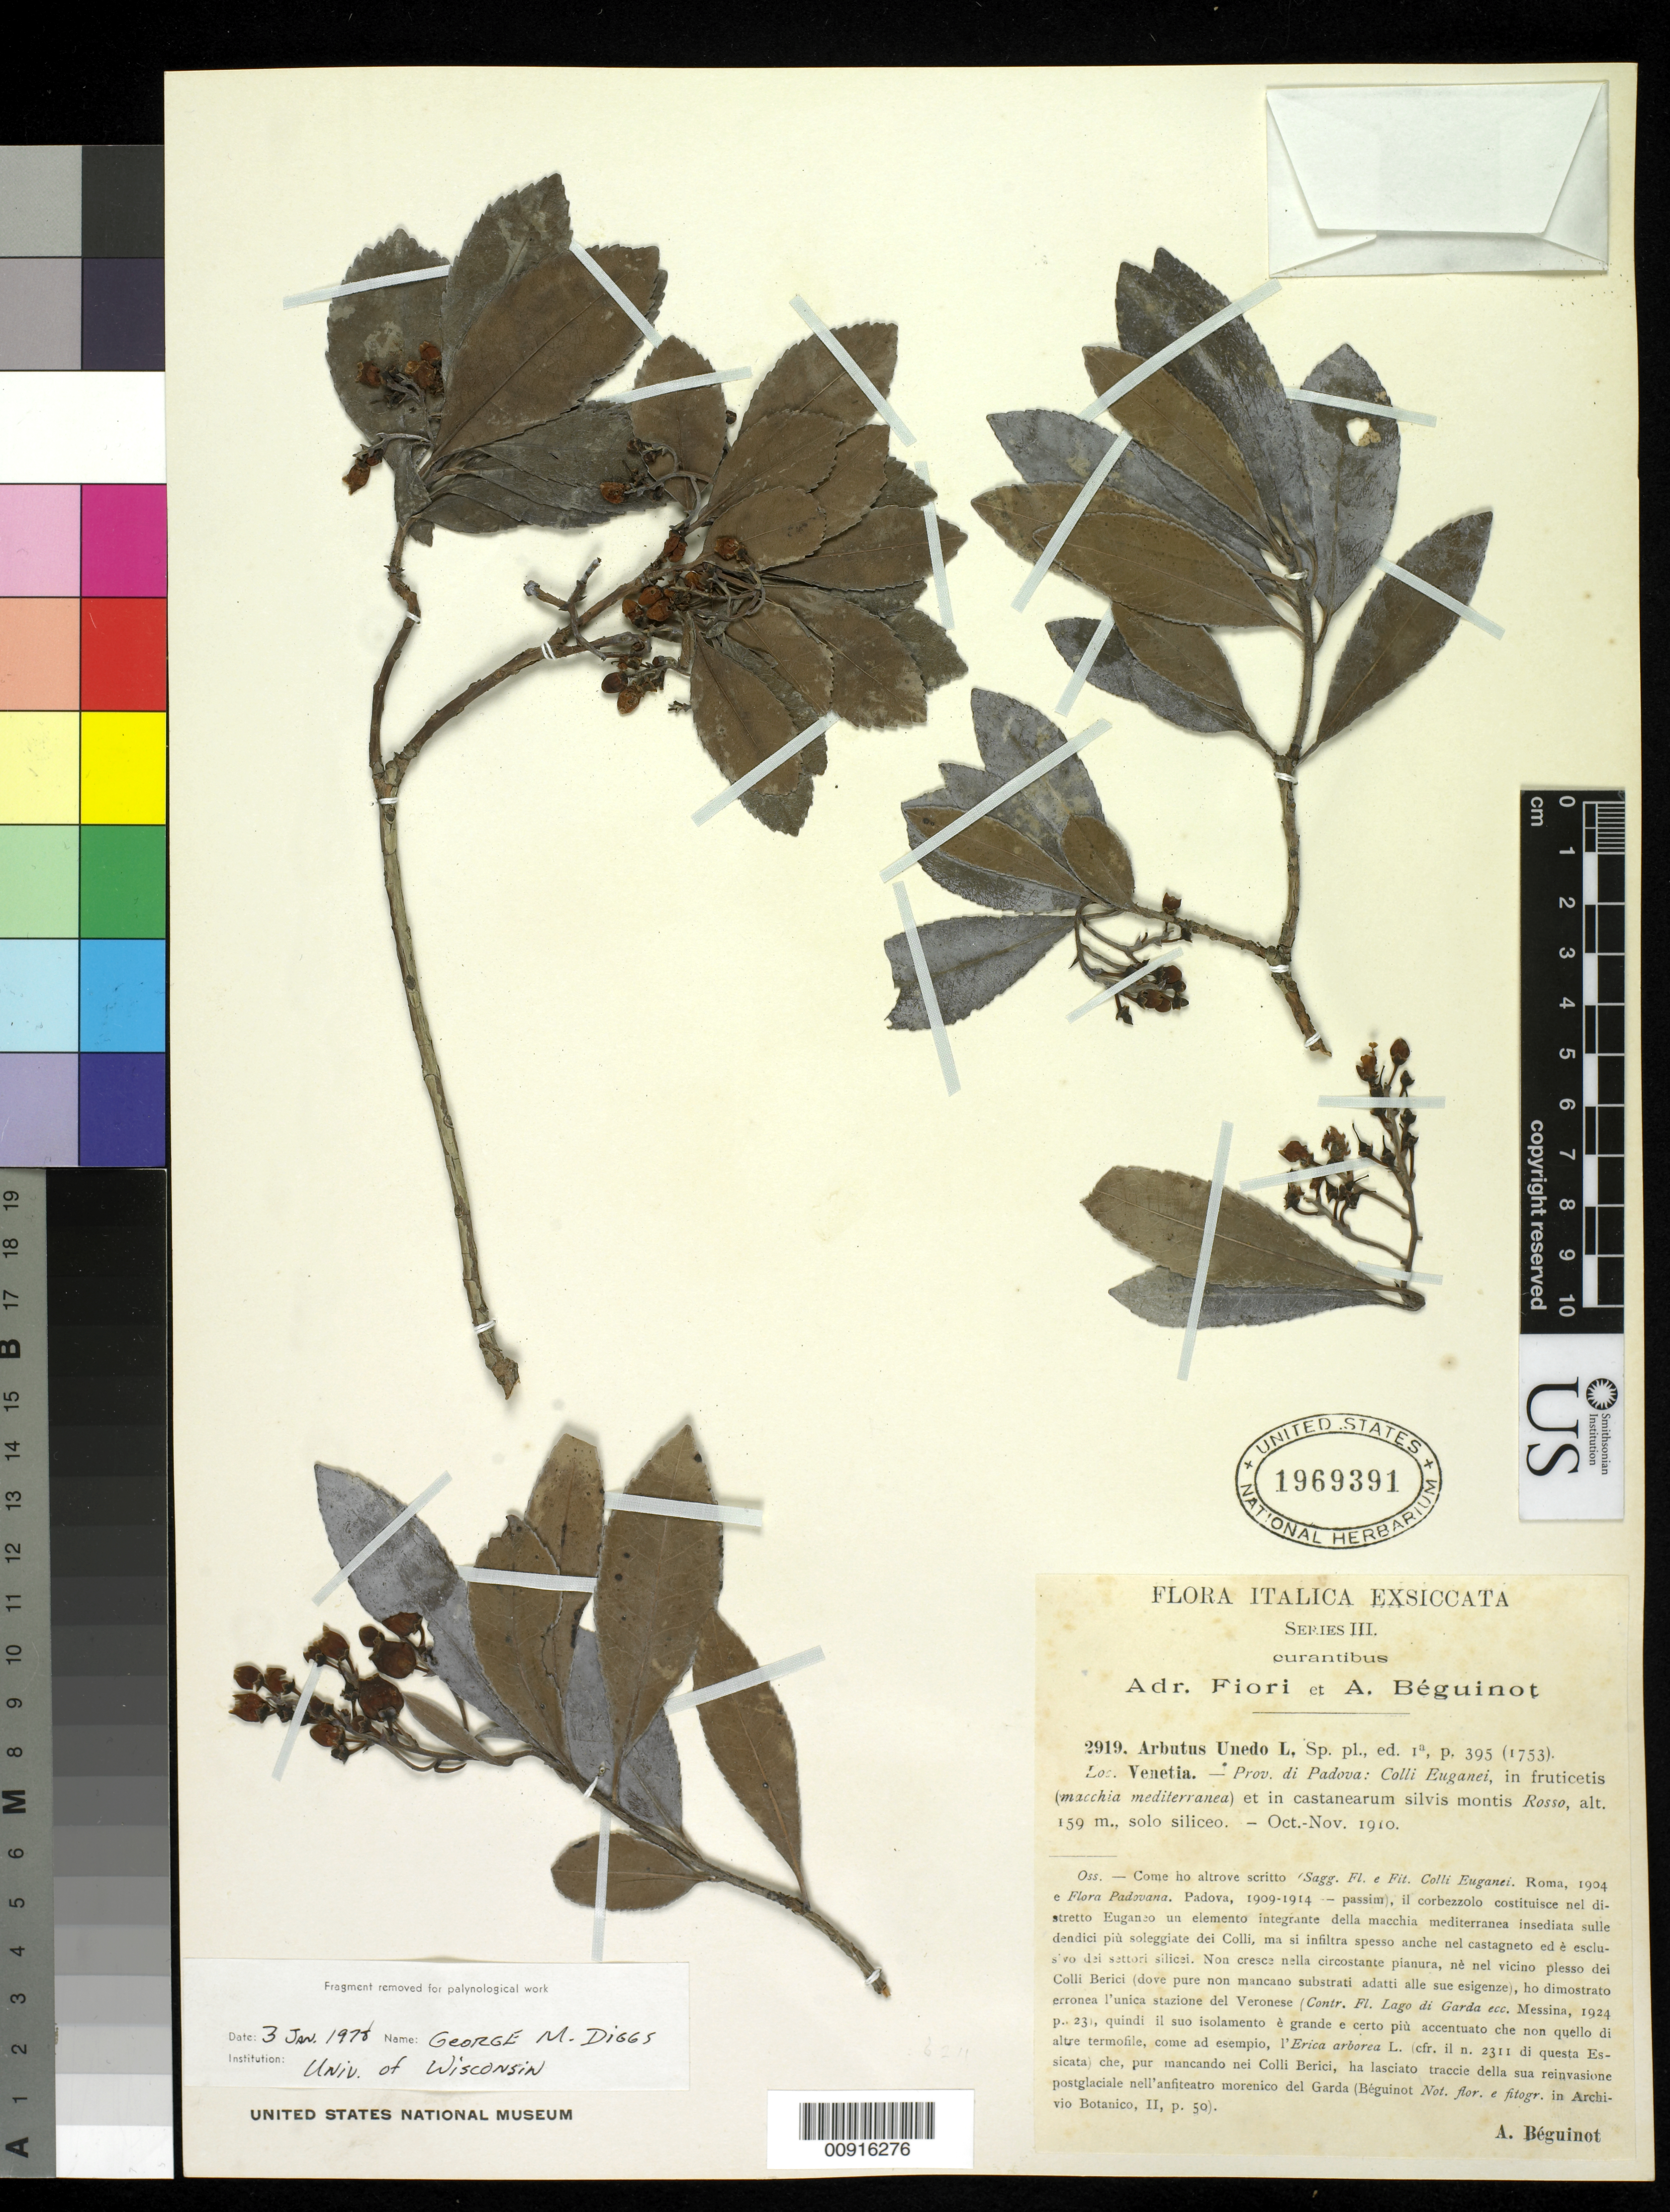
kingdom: Plantae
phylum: Tracheophyta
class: Magnoliopsida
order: Ericales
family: Ericaceae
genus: Arbutus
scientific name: Arbutus unedo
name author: L.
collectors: A. Béguinot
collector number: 2919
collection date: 1910-10-01/1910-11-01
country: Italy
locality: Venetia -- Prov. di Padova: Coli Euganei in fruticetis (macchia mediterranea) et incastanearum silvis montis Rosso, alt. 159 m. solo siliceo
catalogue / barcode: US 1969391